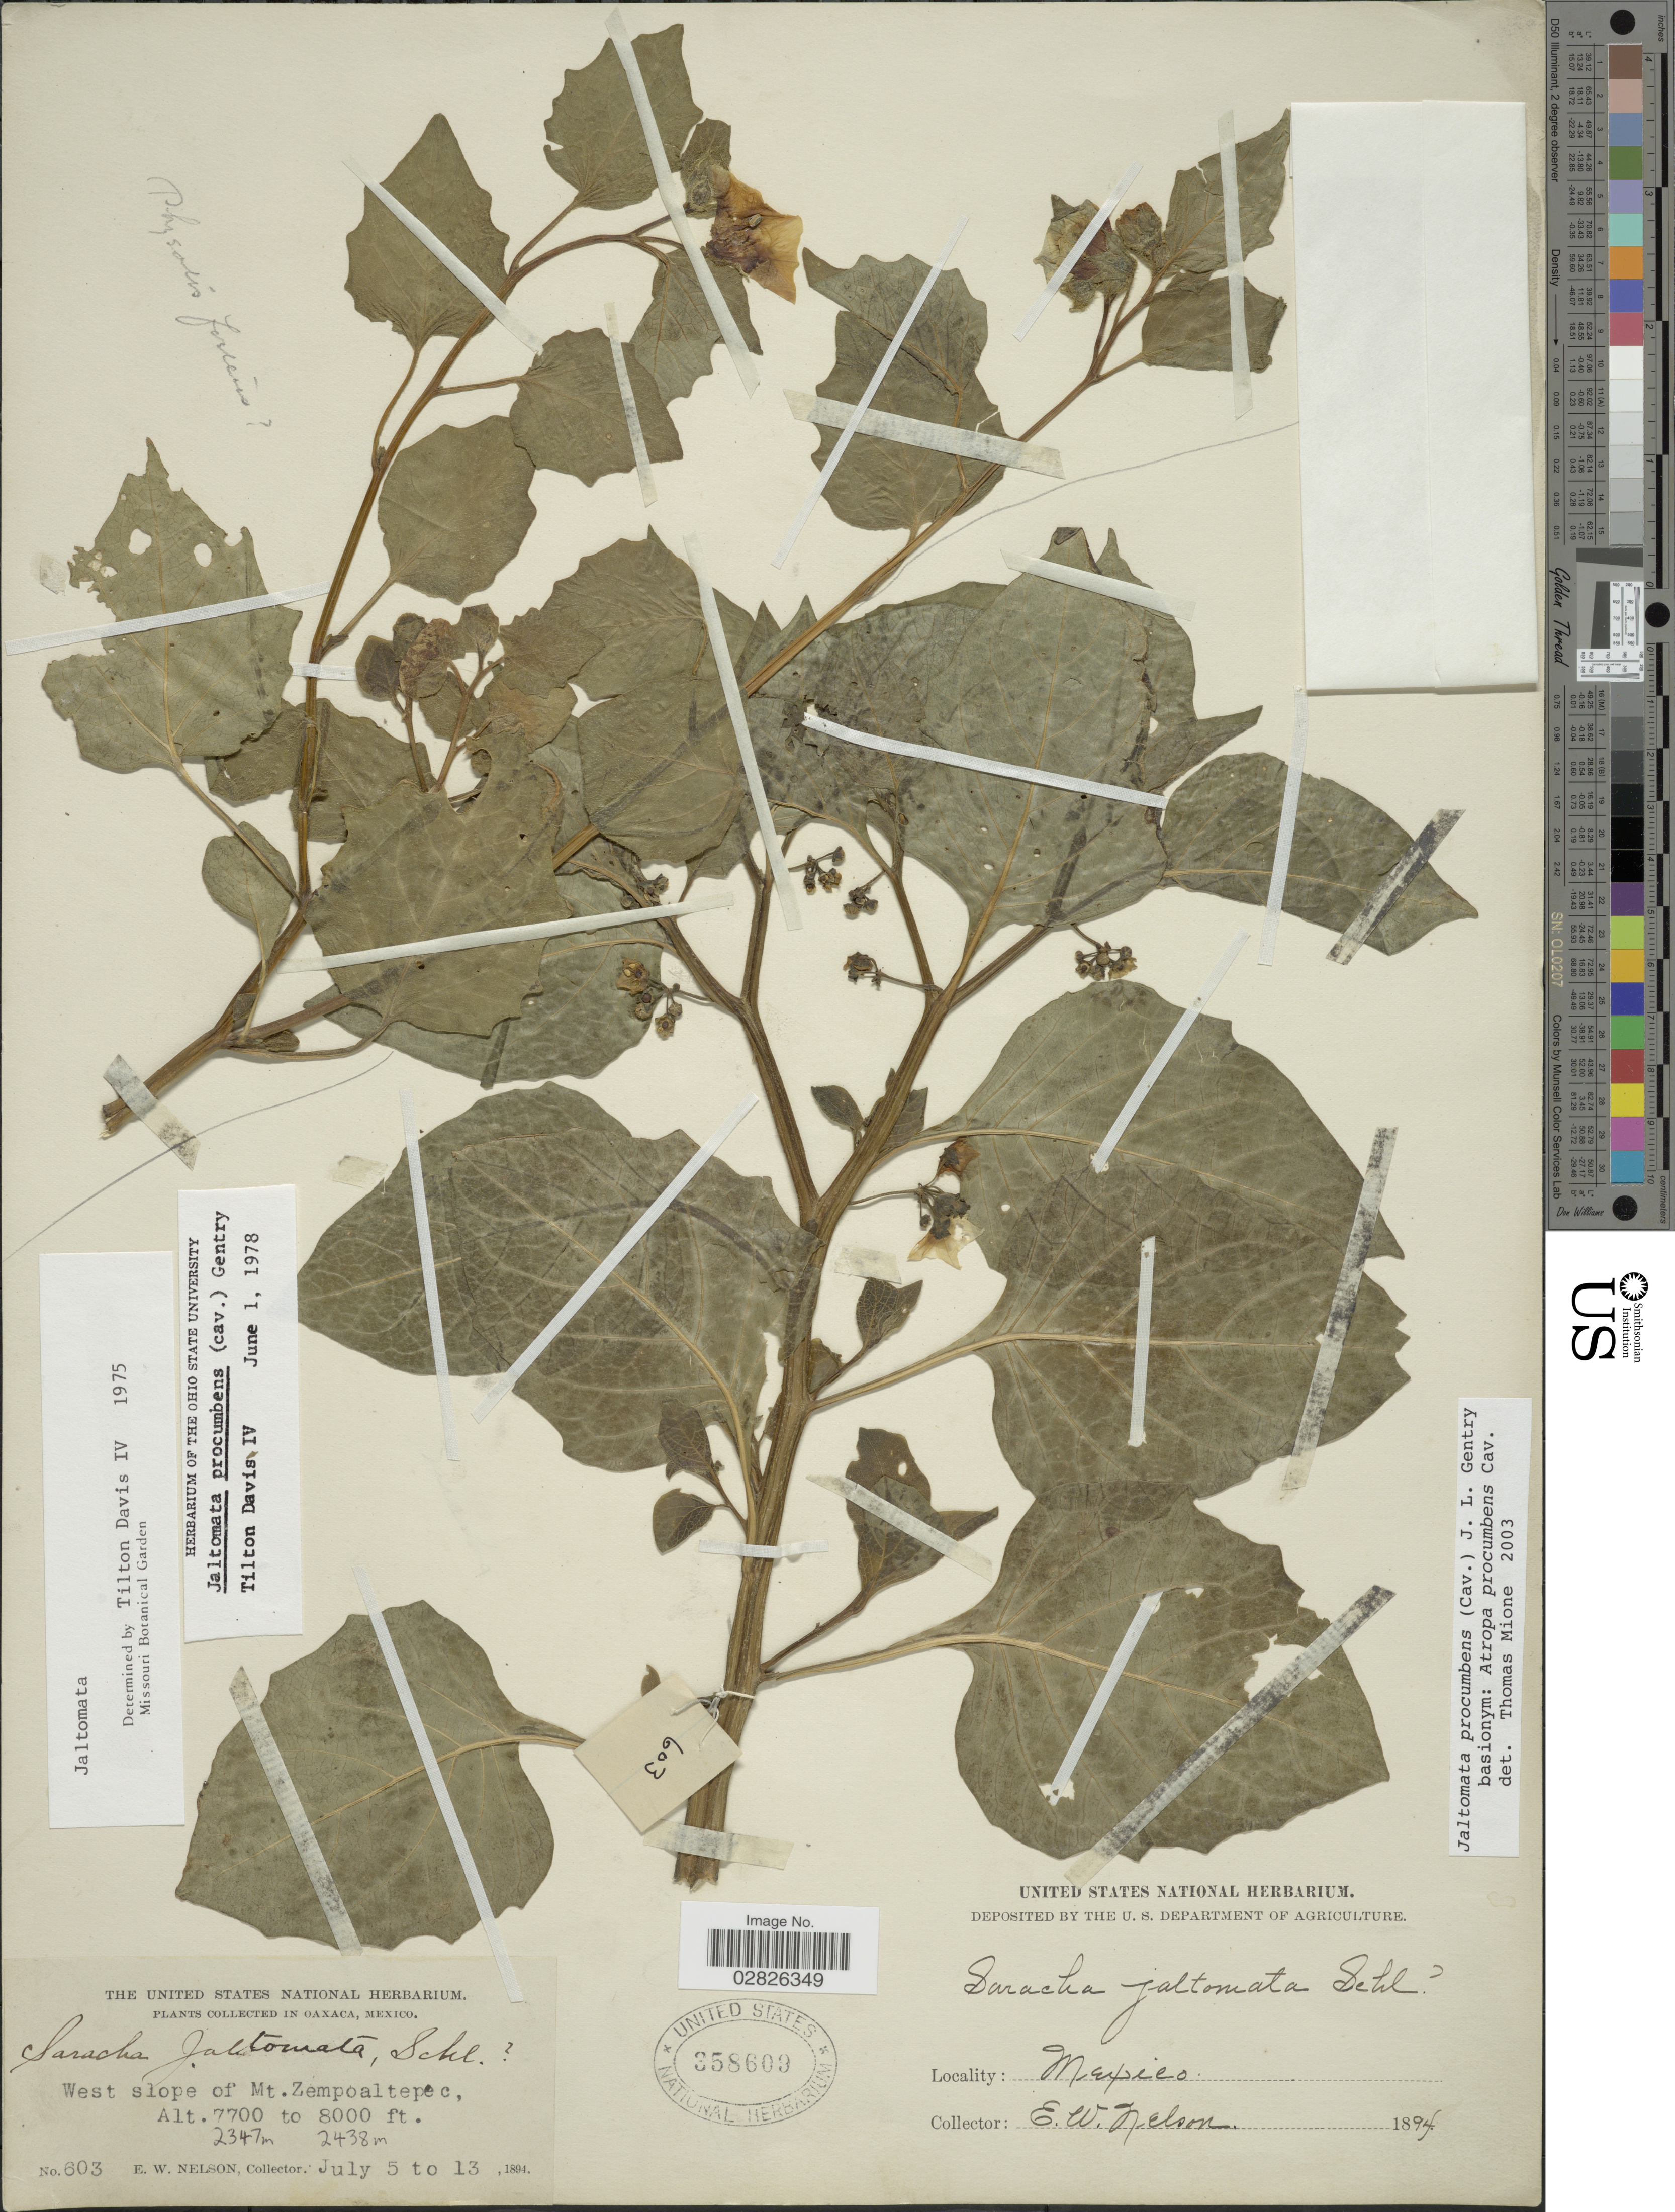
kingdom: Plantae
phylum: Tracheophyta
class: Magnoliopsida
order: Solanales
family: Solanaceae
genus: Jaltomata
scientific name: Jaltomata procumbens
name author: (Cav.) J.L. Gentry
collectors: E. W. Nelson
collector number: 603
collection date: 1894-07-05/1894-07-13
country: Mexico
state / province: Oaxaca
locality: West slope of Mt. Zempoaltepec.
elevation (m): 2347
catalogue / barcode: US 358609